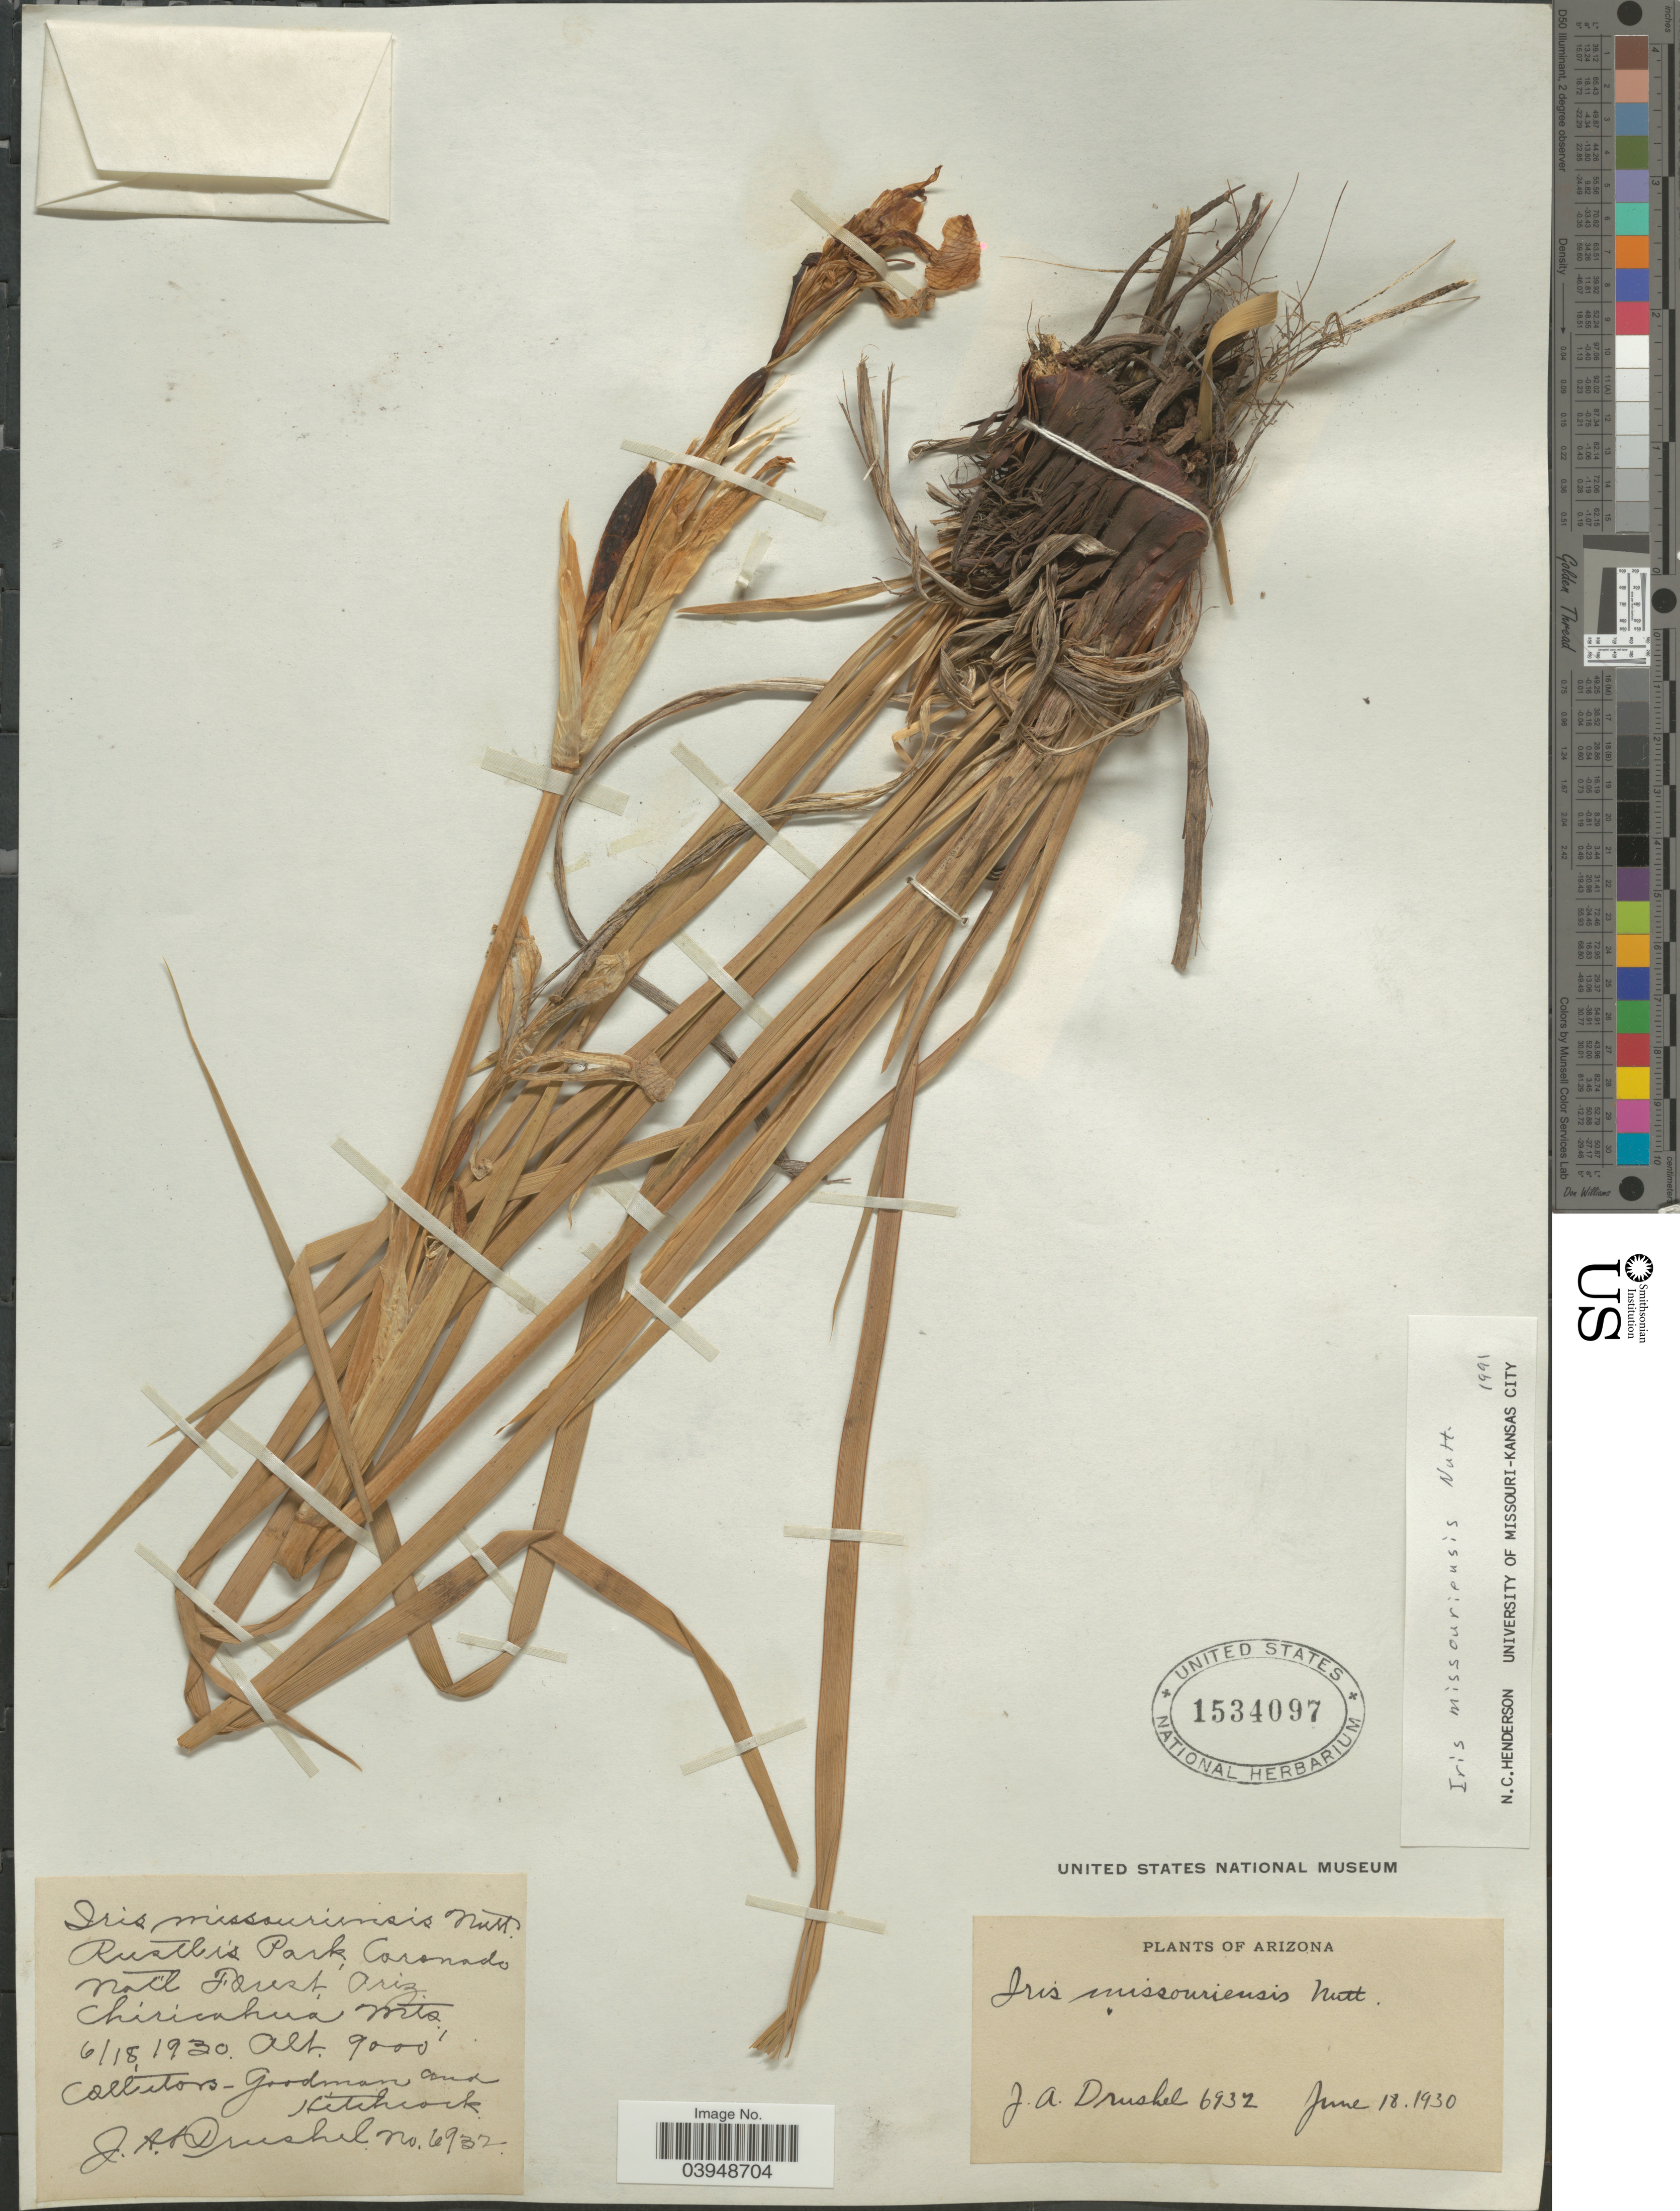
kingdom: Plantae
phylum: Tracheophyta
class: Liliopsida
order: Asparagales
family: Iridaceae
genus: Iris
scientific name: Iris missouriensis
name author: Nutt.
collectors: J. A. Drushel, Goodman & -- Hitchcock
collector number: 6932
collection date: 1930-06-18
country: United States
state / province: Arizona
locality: Rustler park, Coronado Nat'l Forest. Chiricahua Mts.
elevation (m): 2743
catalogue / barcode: US 1534097